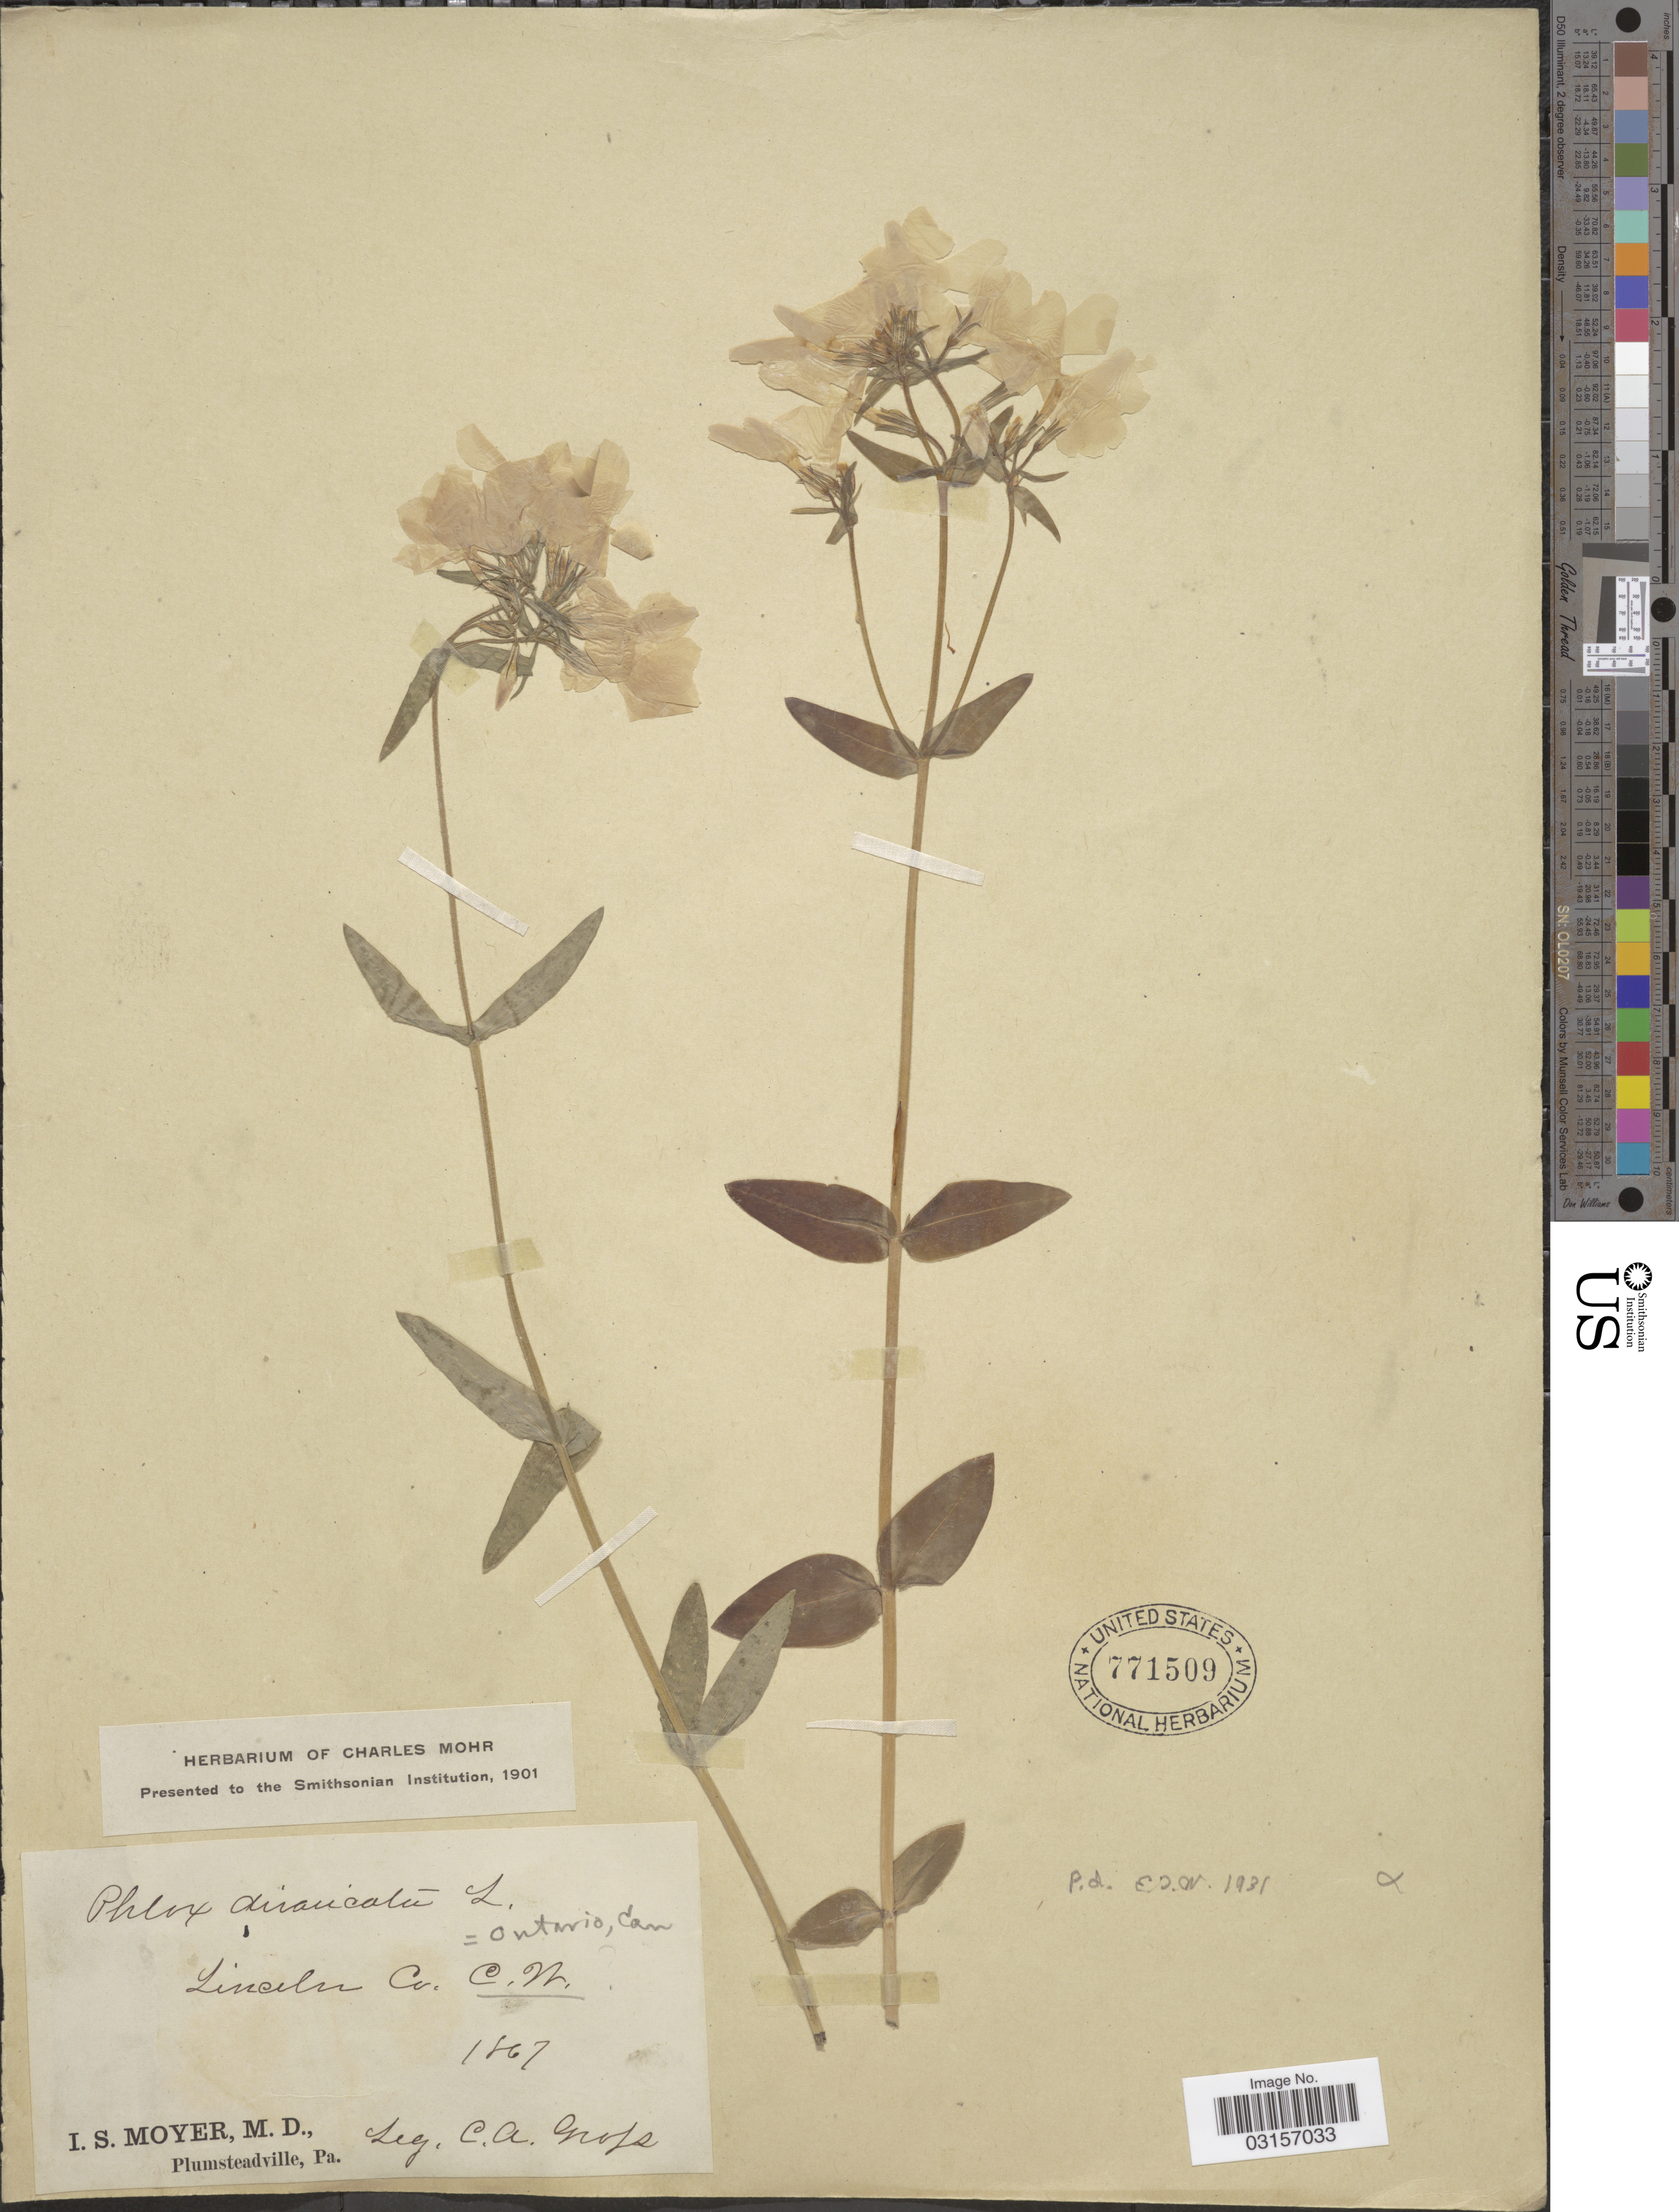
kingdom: Plantae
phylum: Tracheophyta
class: Magnoliopsida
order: Ericales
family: Polemoniaceae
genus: Phlox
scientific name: Phlox divaricata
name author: L.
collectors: C. Grofs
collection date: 1867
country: Canada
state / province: Ontario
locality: Lincoln Co., C.W. = Ontario, Can.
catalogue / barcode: US 771509